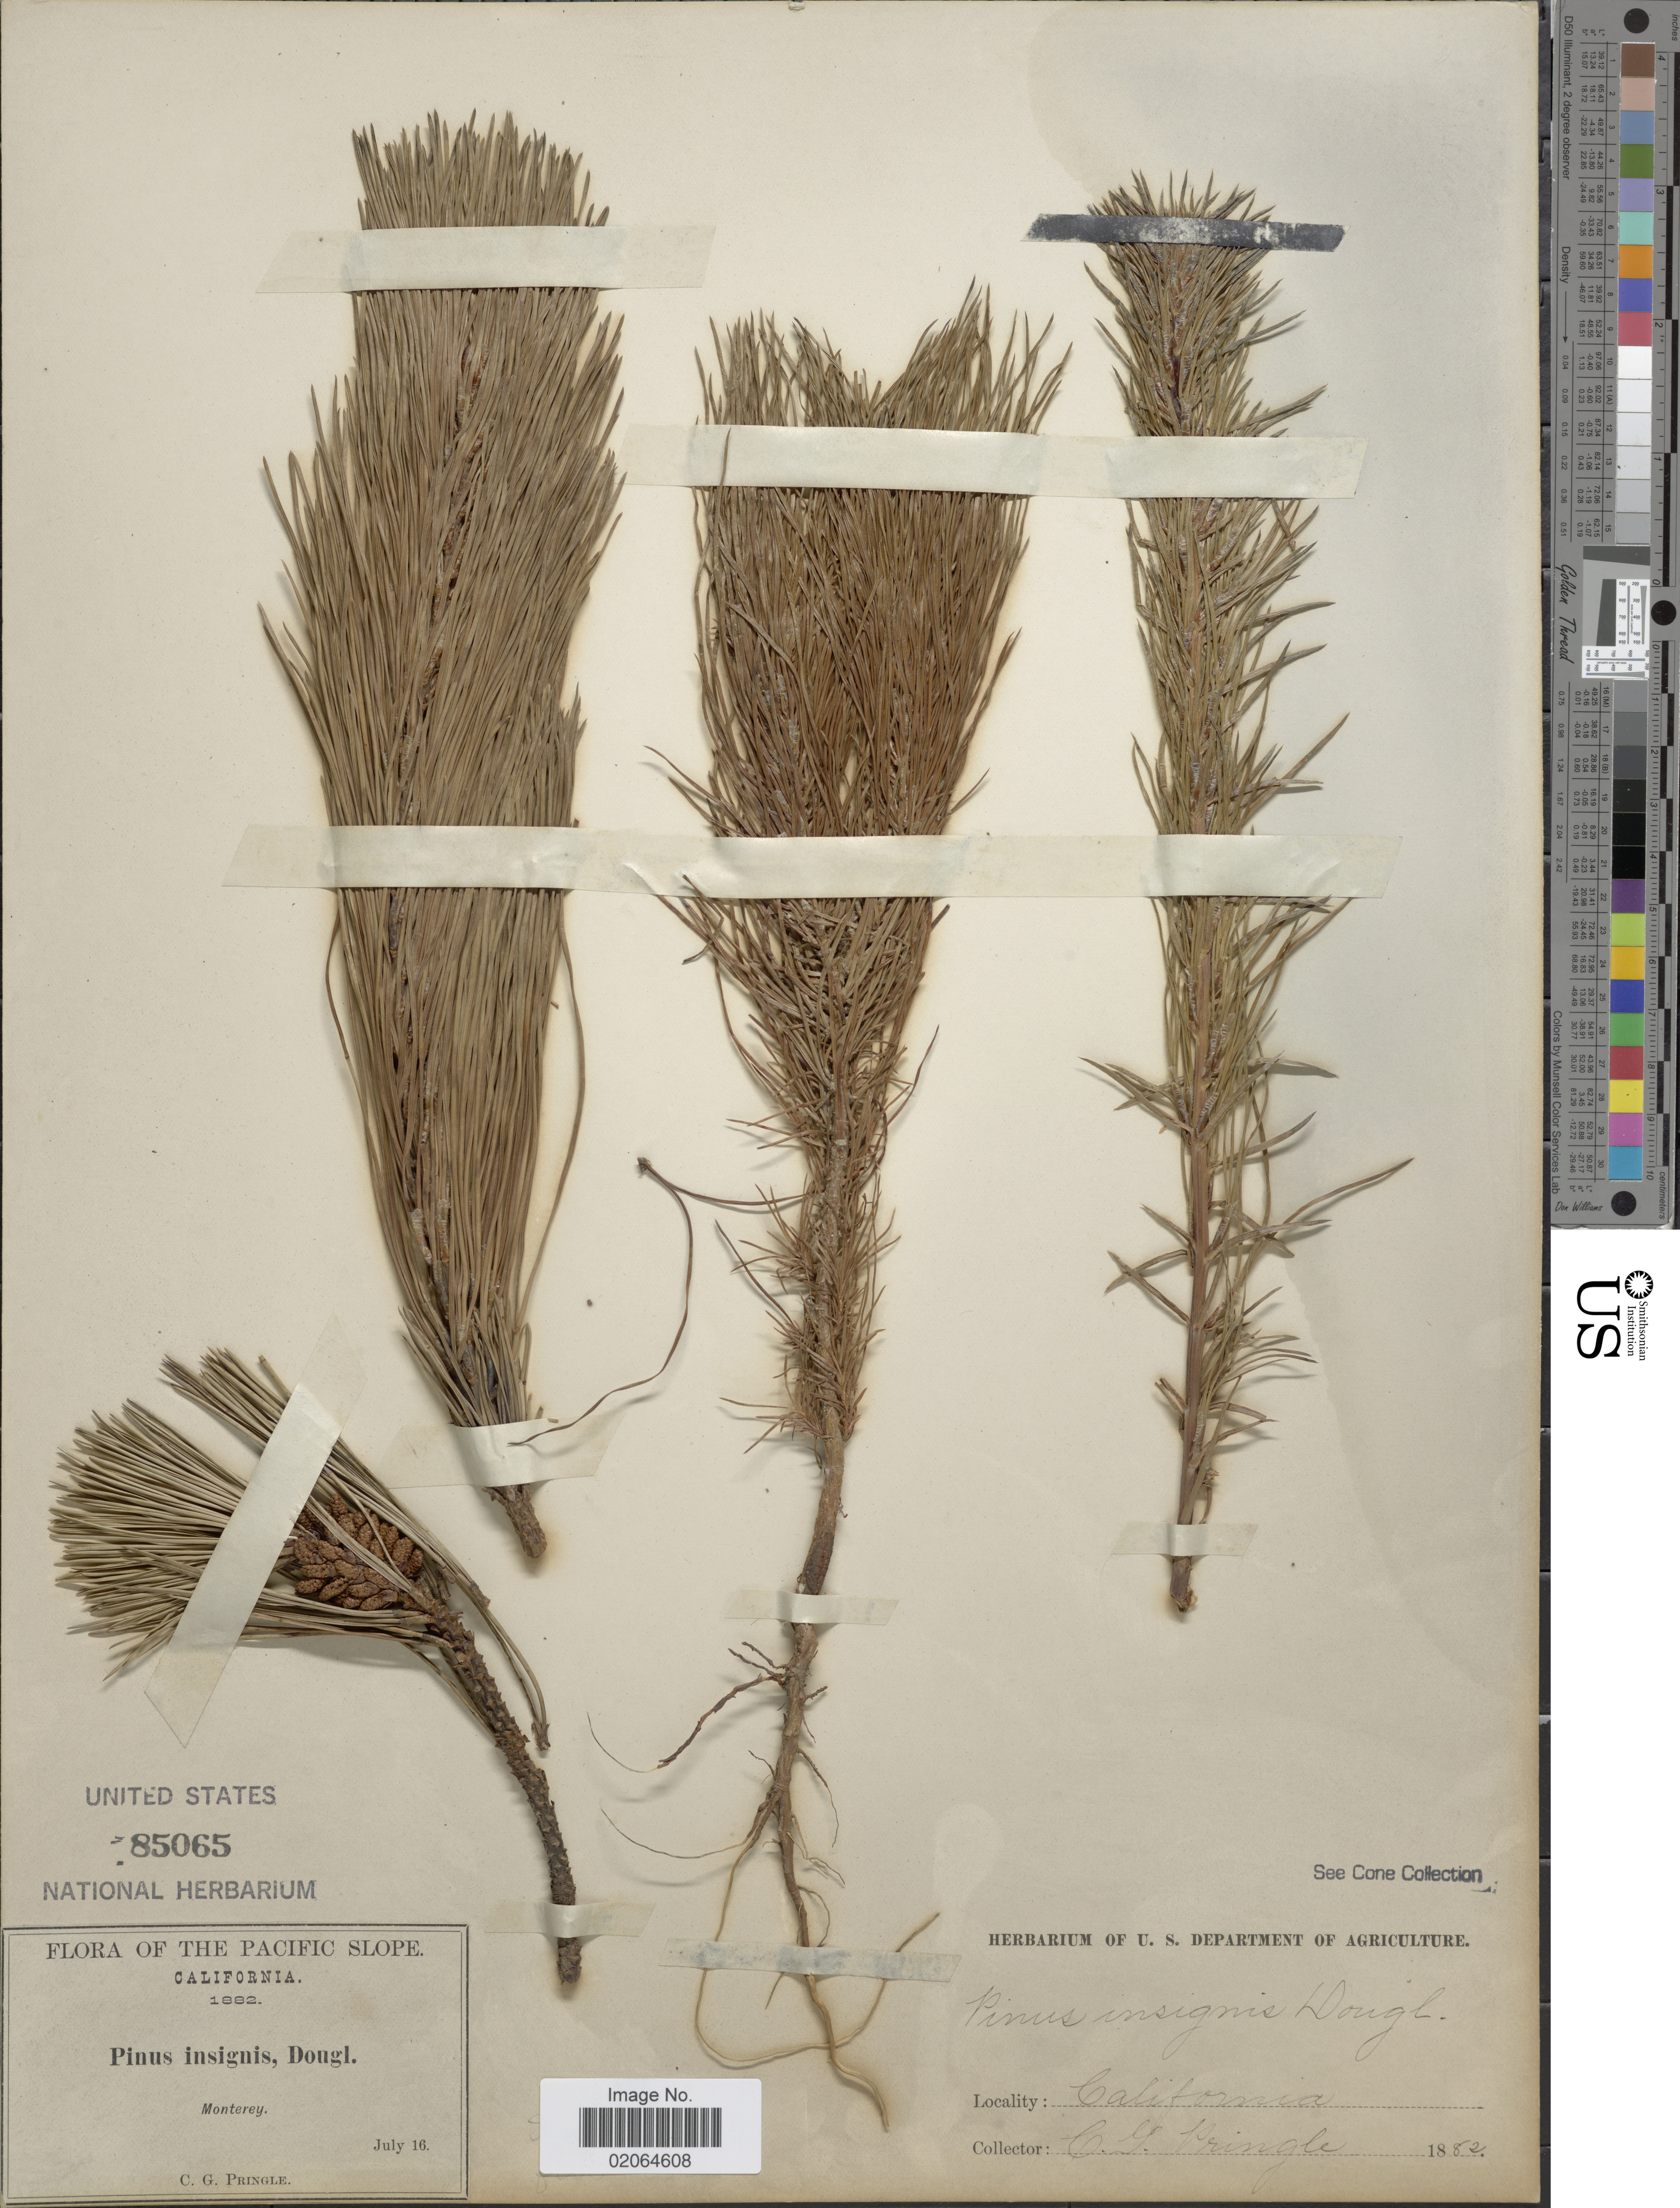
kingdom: Plantae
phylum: Tracheophyta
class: Pinopsida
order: Pinales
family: Pinaceae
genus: Pinus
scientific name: Pinus radiata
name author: D. Don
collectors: C. G. Pringle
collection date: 1882-07-16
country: United States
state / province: California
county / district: Monterey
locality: California, Monterey. Pacific Slope.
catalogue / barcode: US 85065